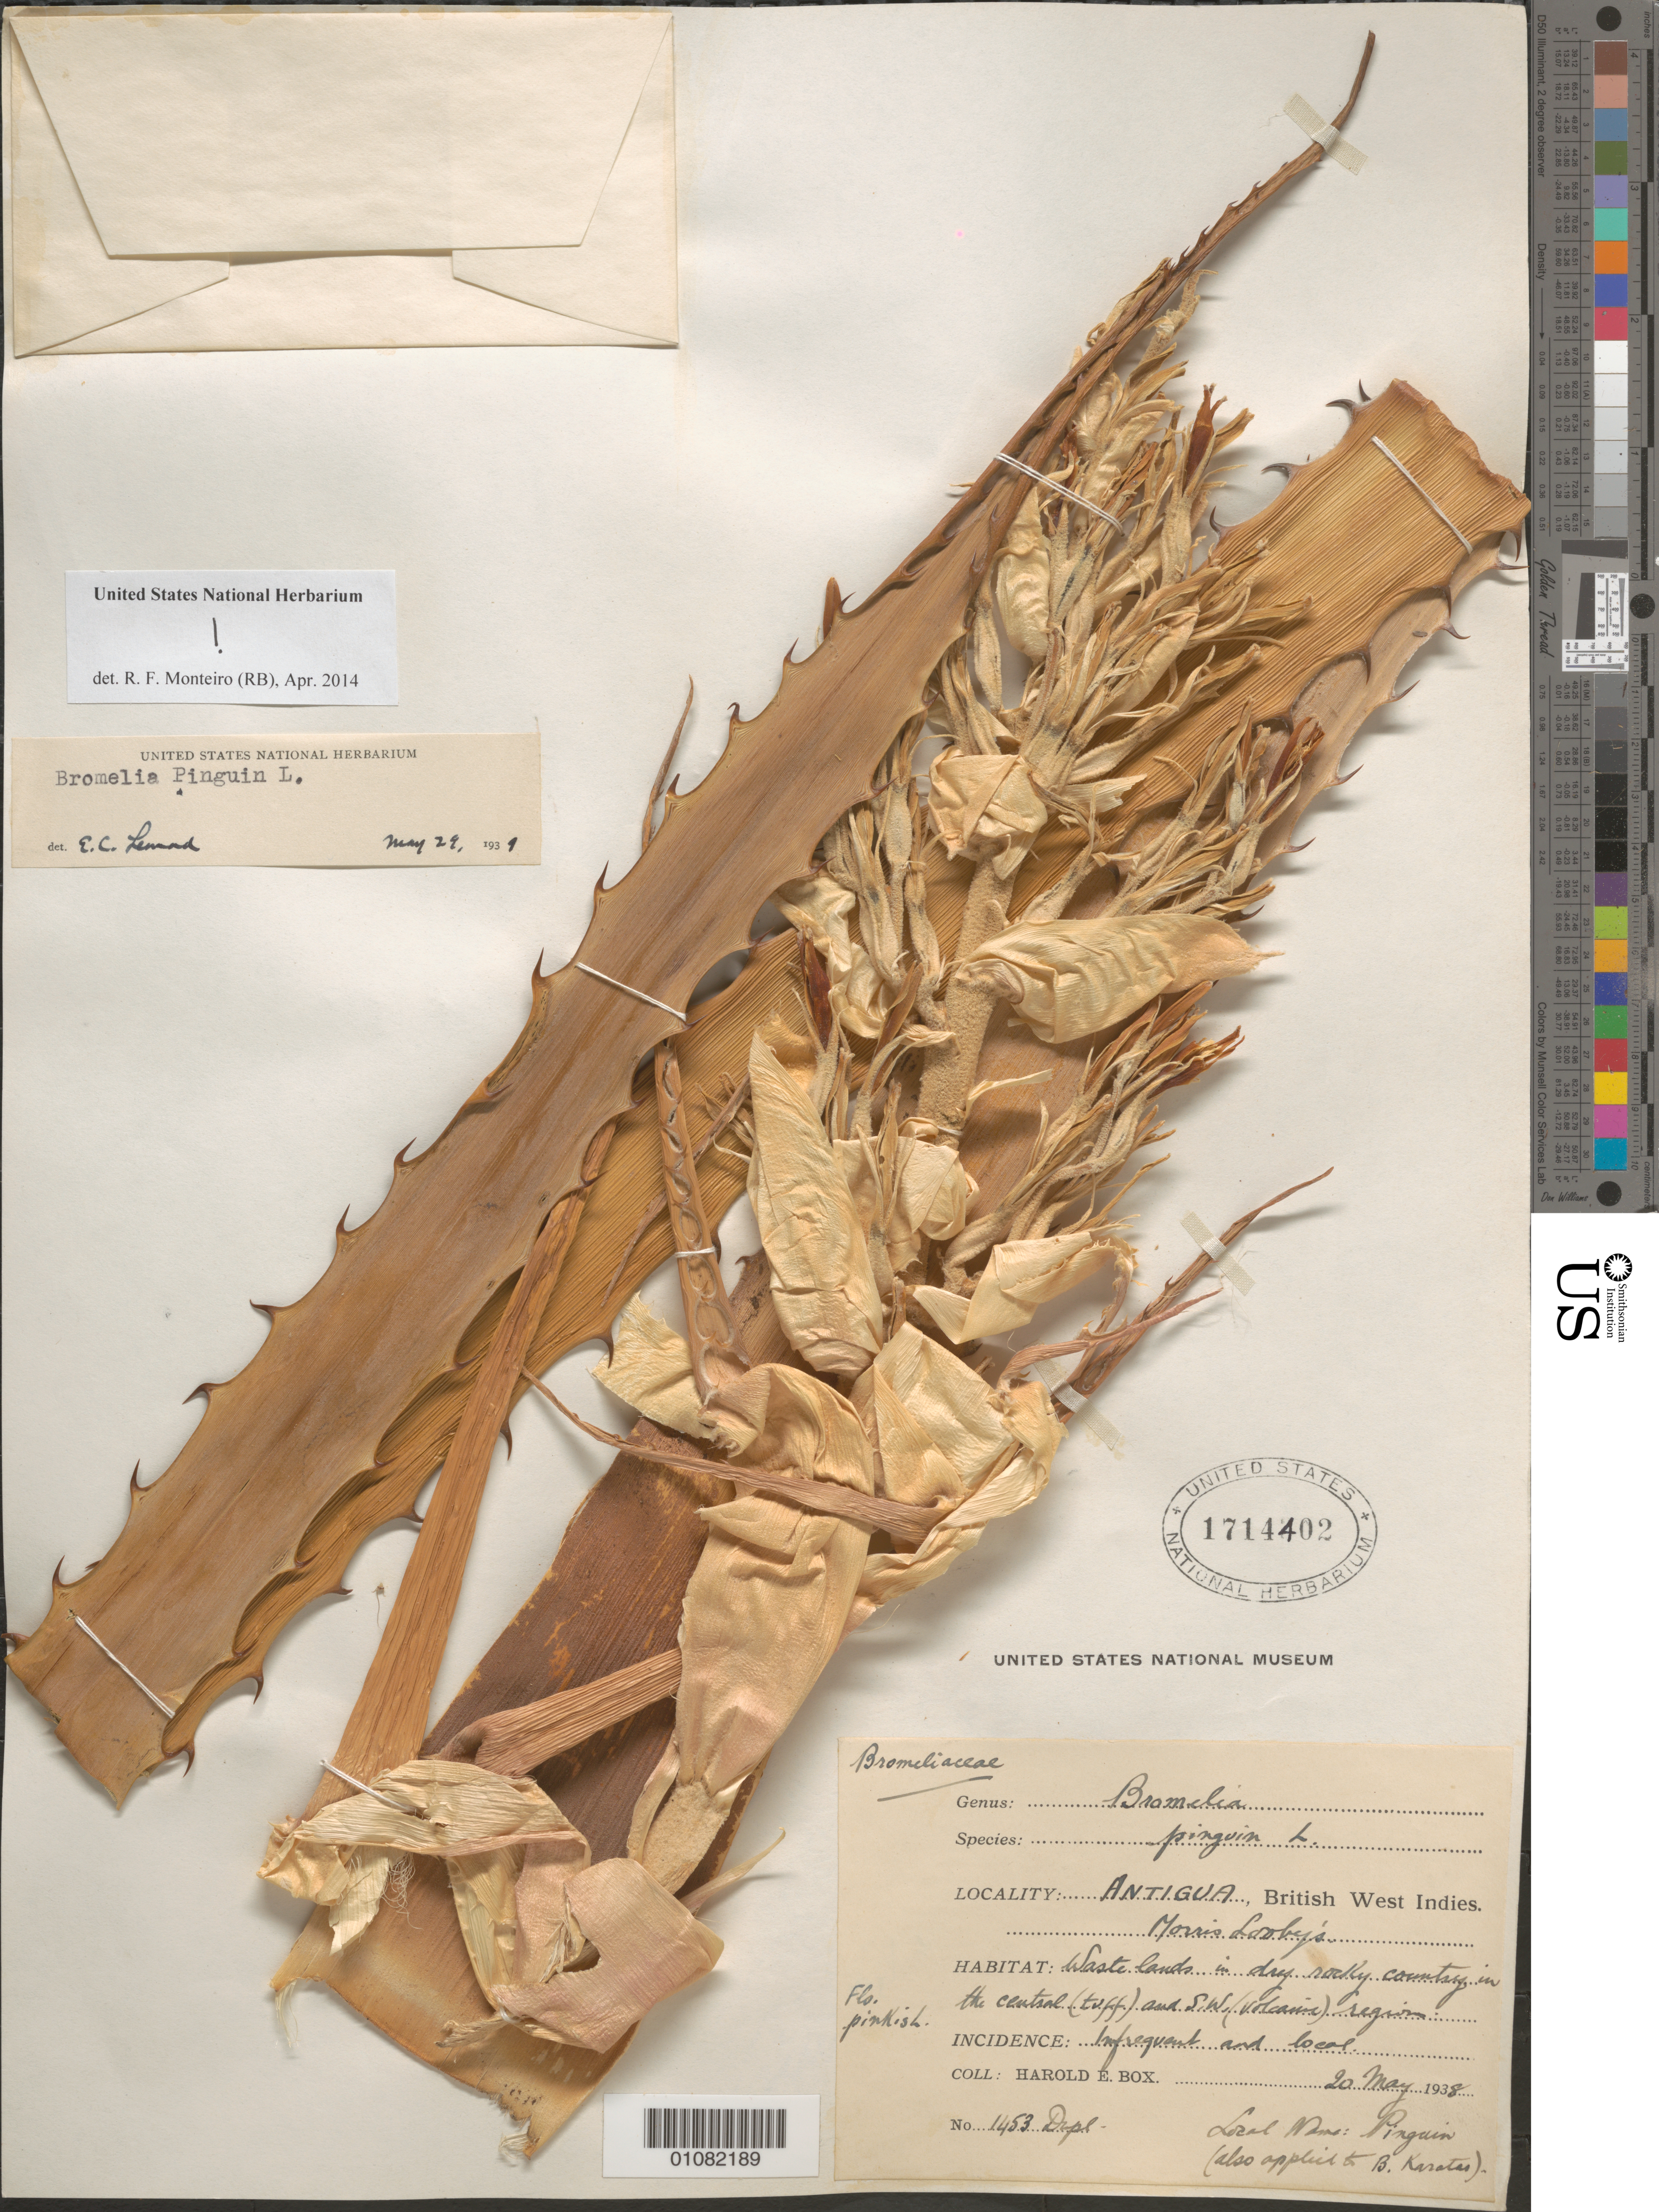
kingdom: Plantae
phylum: Tracheophyta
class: Liliopsida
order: Poales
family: Bromeliaceae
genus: Bromelia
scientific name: Bromelia pinguin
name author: L.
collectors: H. E. Box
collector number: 1453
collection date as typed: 20 May 1938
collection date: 1938-05-20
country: Antigua and Barbuda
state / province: Saint Paul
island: Antigua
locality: Morris Looby's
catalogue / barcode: US 1714402